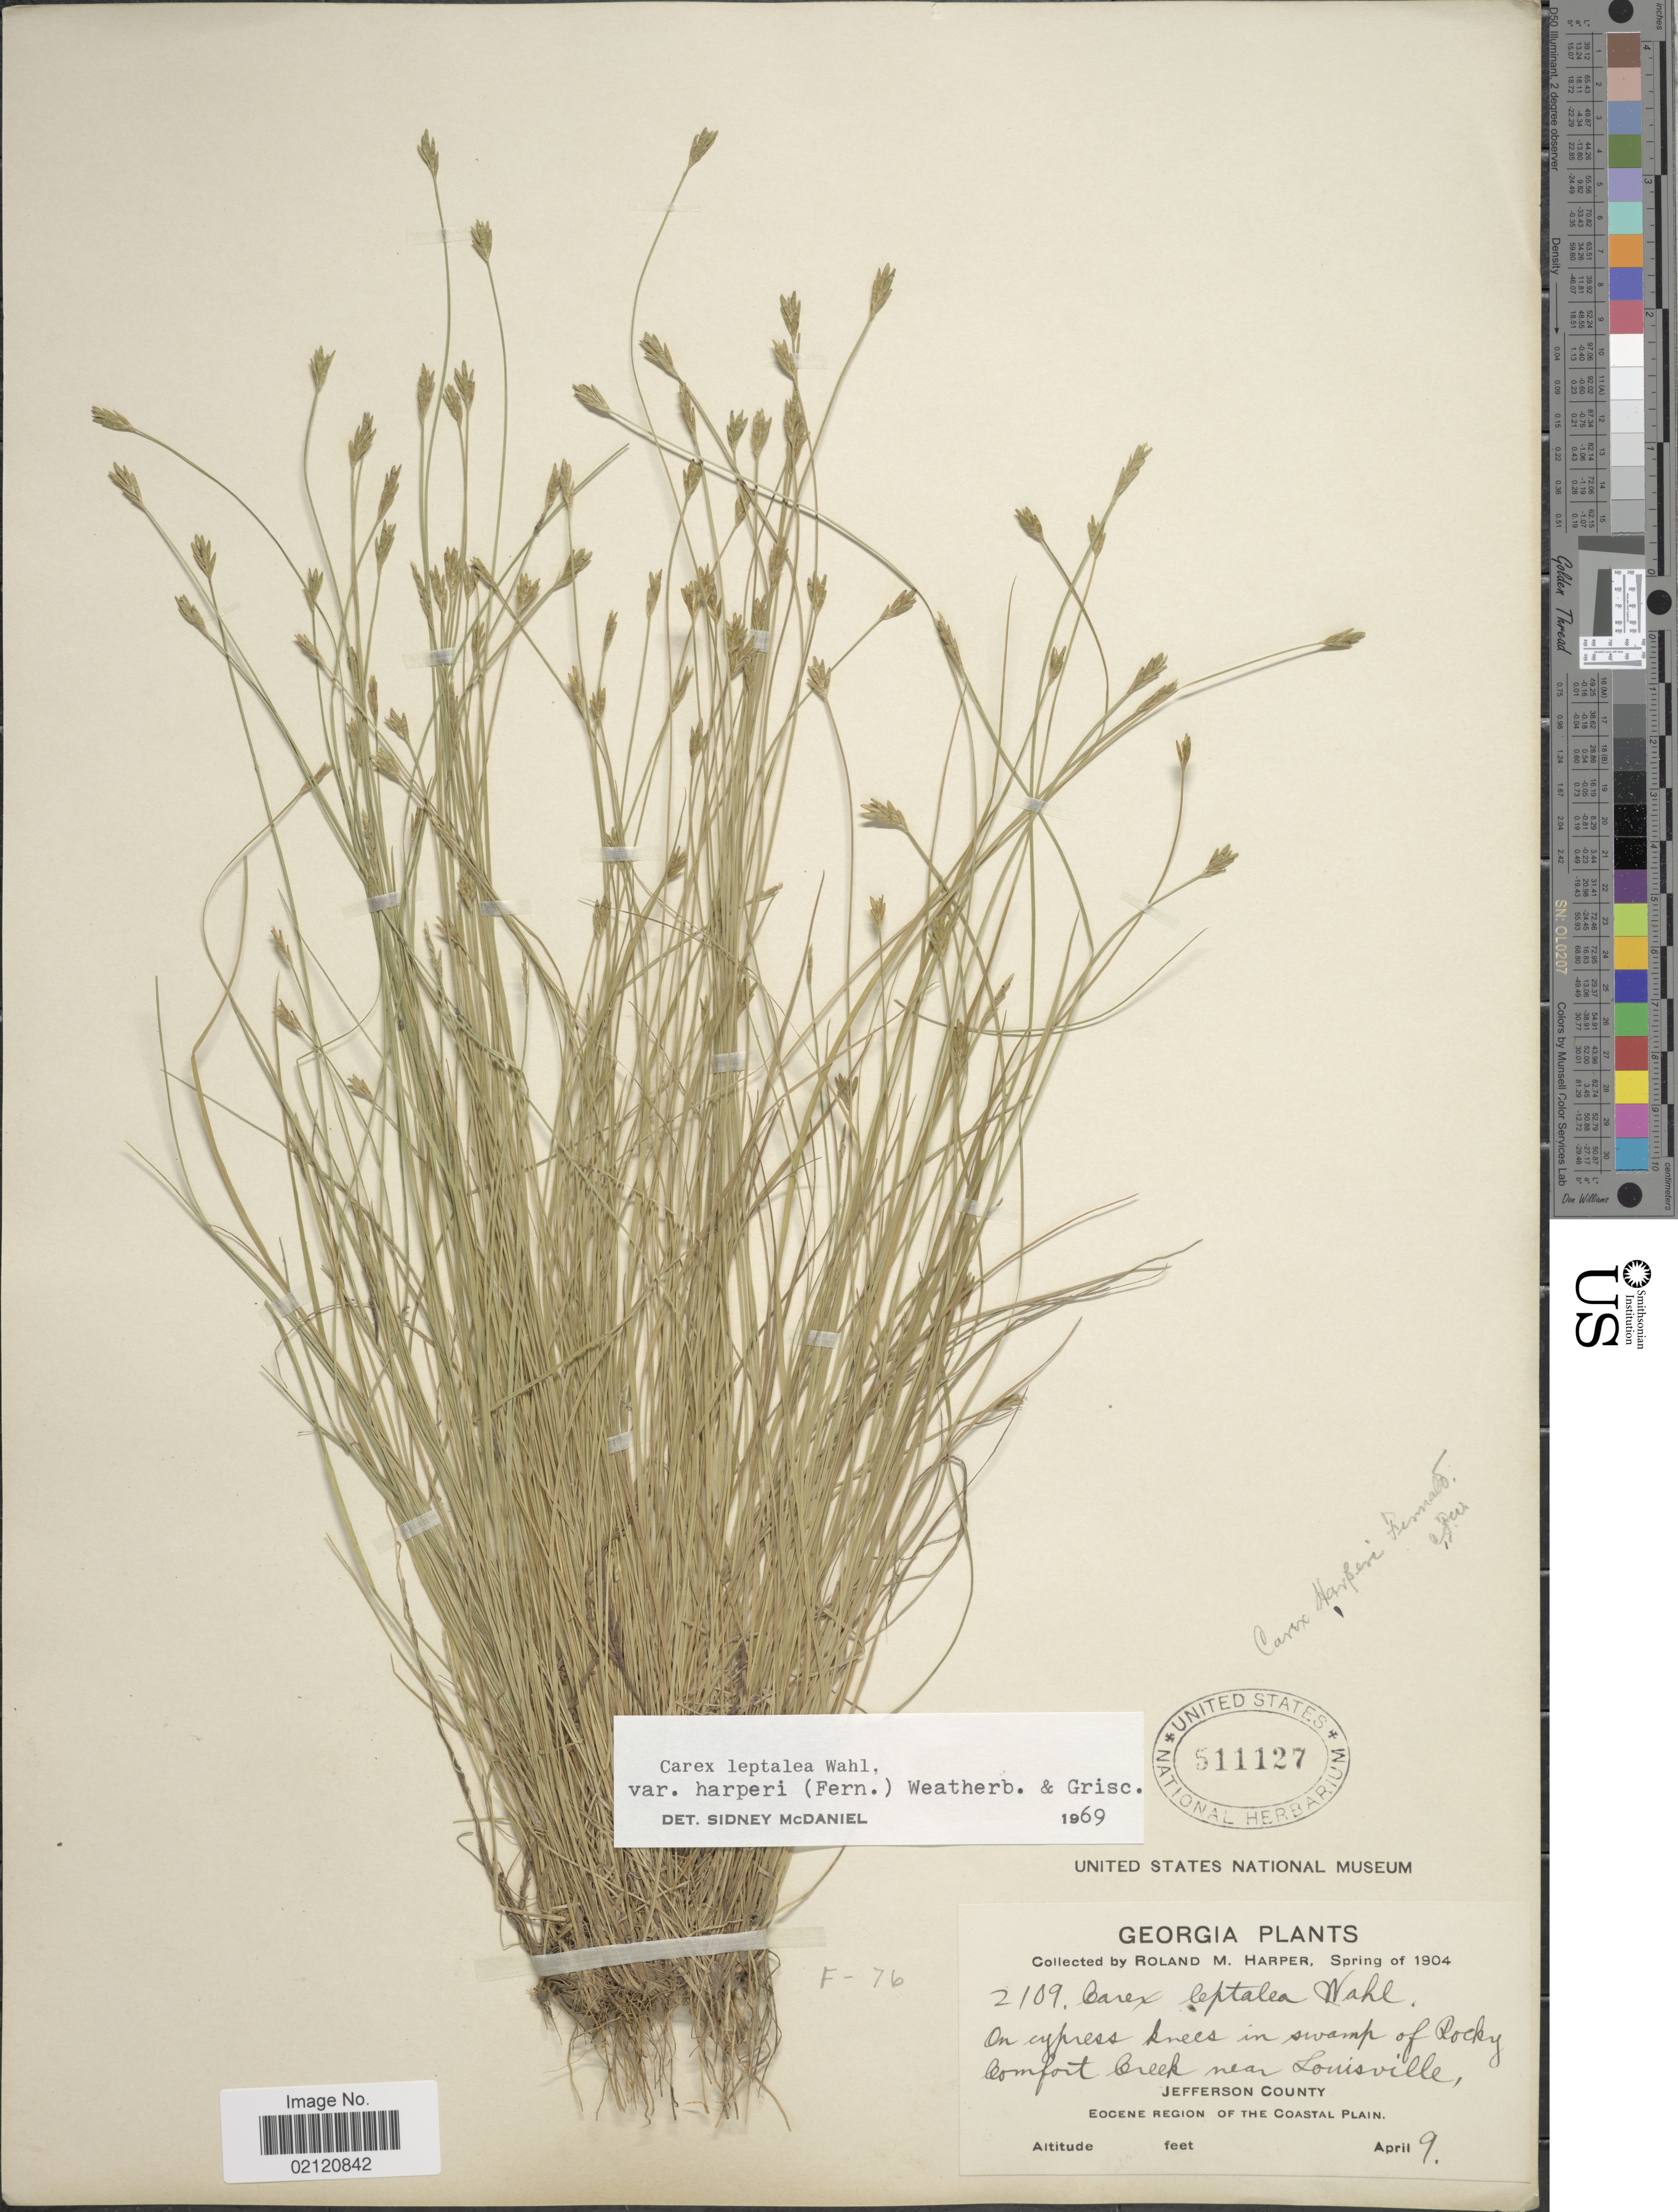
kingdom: Plantae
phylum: Tracheophyta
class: Liliopsida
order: Poales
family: Cyperaceae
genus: Carex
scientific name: Carex leptalea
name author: Wahlenb.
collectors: R. M. Harper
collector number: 2109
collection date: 1904-04-09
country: United States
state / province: Georgia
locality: On cypress knees in swamp of Rocky Comfort Creek near Louisville, Jefferson County, Eocene Region of the Coastal Plain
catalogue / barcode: US 511127